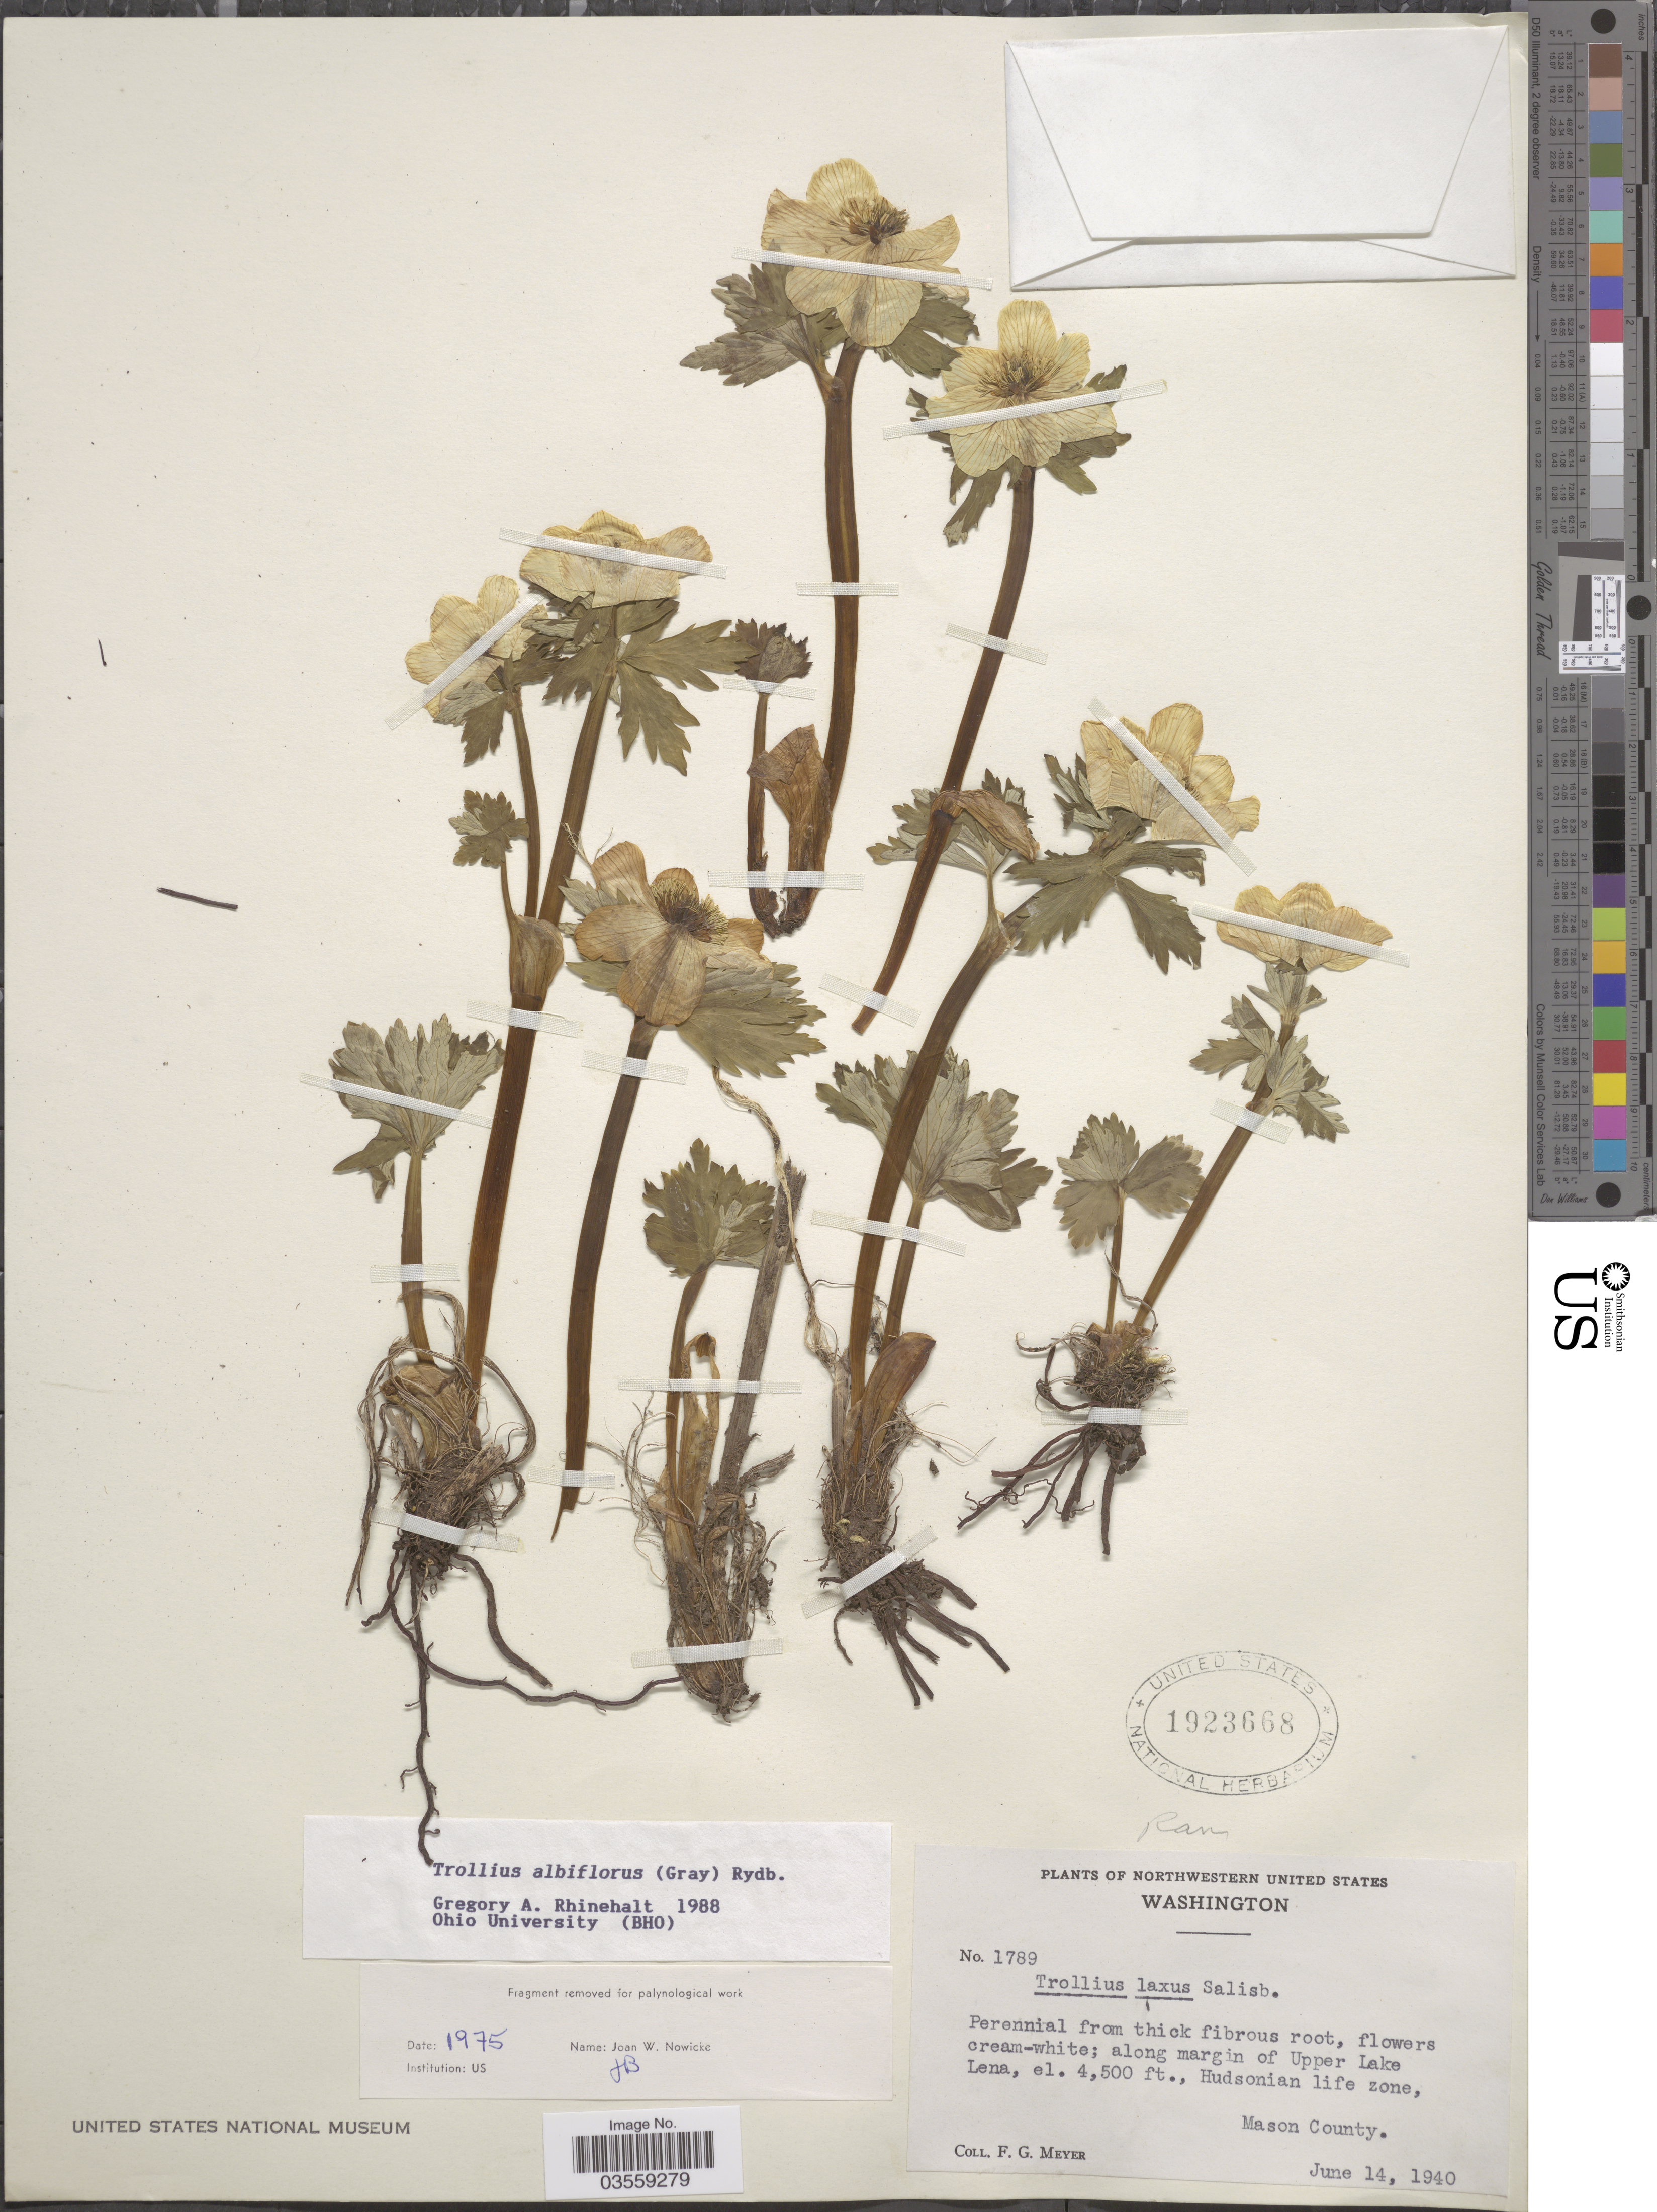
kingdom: Plantae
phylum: Tracheophyta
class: Magnoliopsida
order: Ranunculales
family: Ranunculaceae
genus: Trollius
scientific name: Trollius albiflorus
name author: (A. Gray) Rydb.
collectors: F. G. Meyer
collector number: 1789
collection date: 1940-06-14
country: United States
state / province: Washington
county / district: Mason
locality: Northwestern United States. Along margin of Upper Lake Lena, Hudsonian life zone, Mason County.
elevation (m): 1372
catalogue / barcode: US 1923668